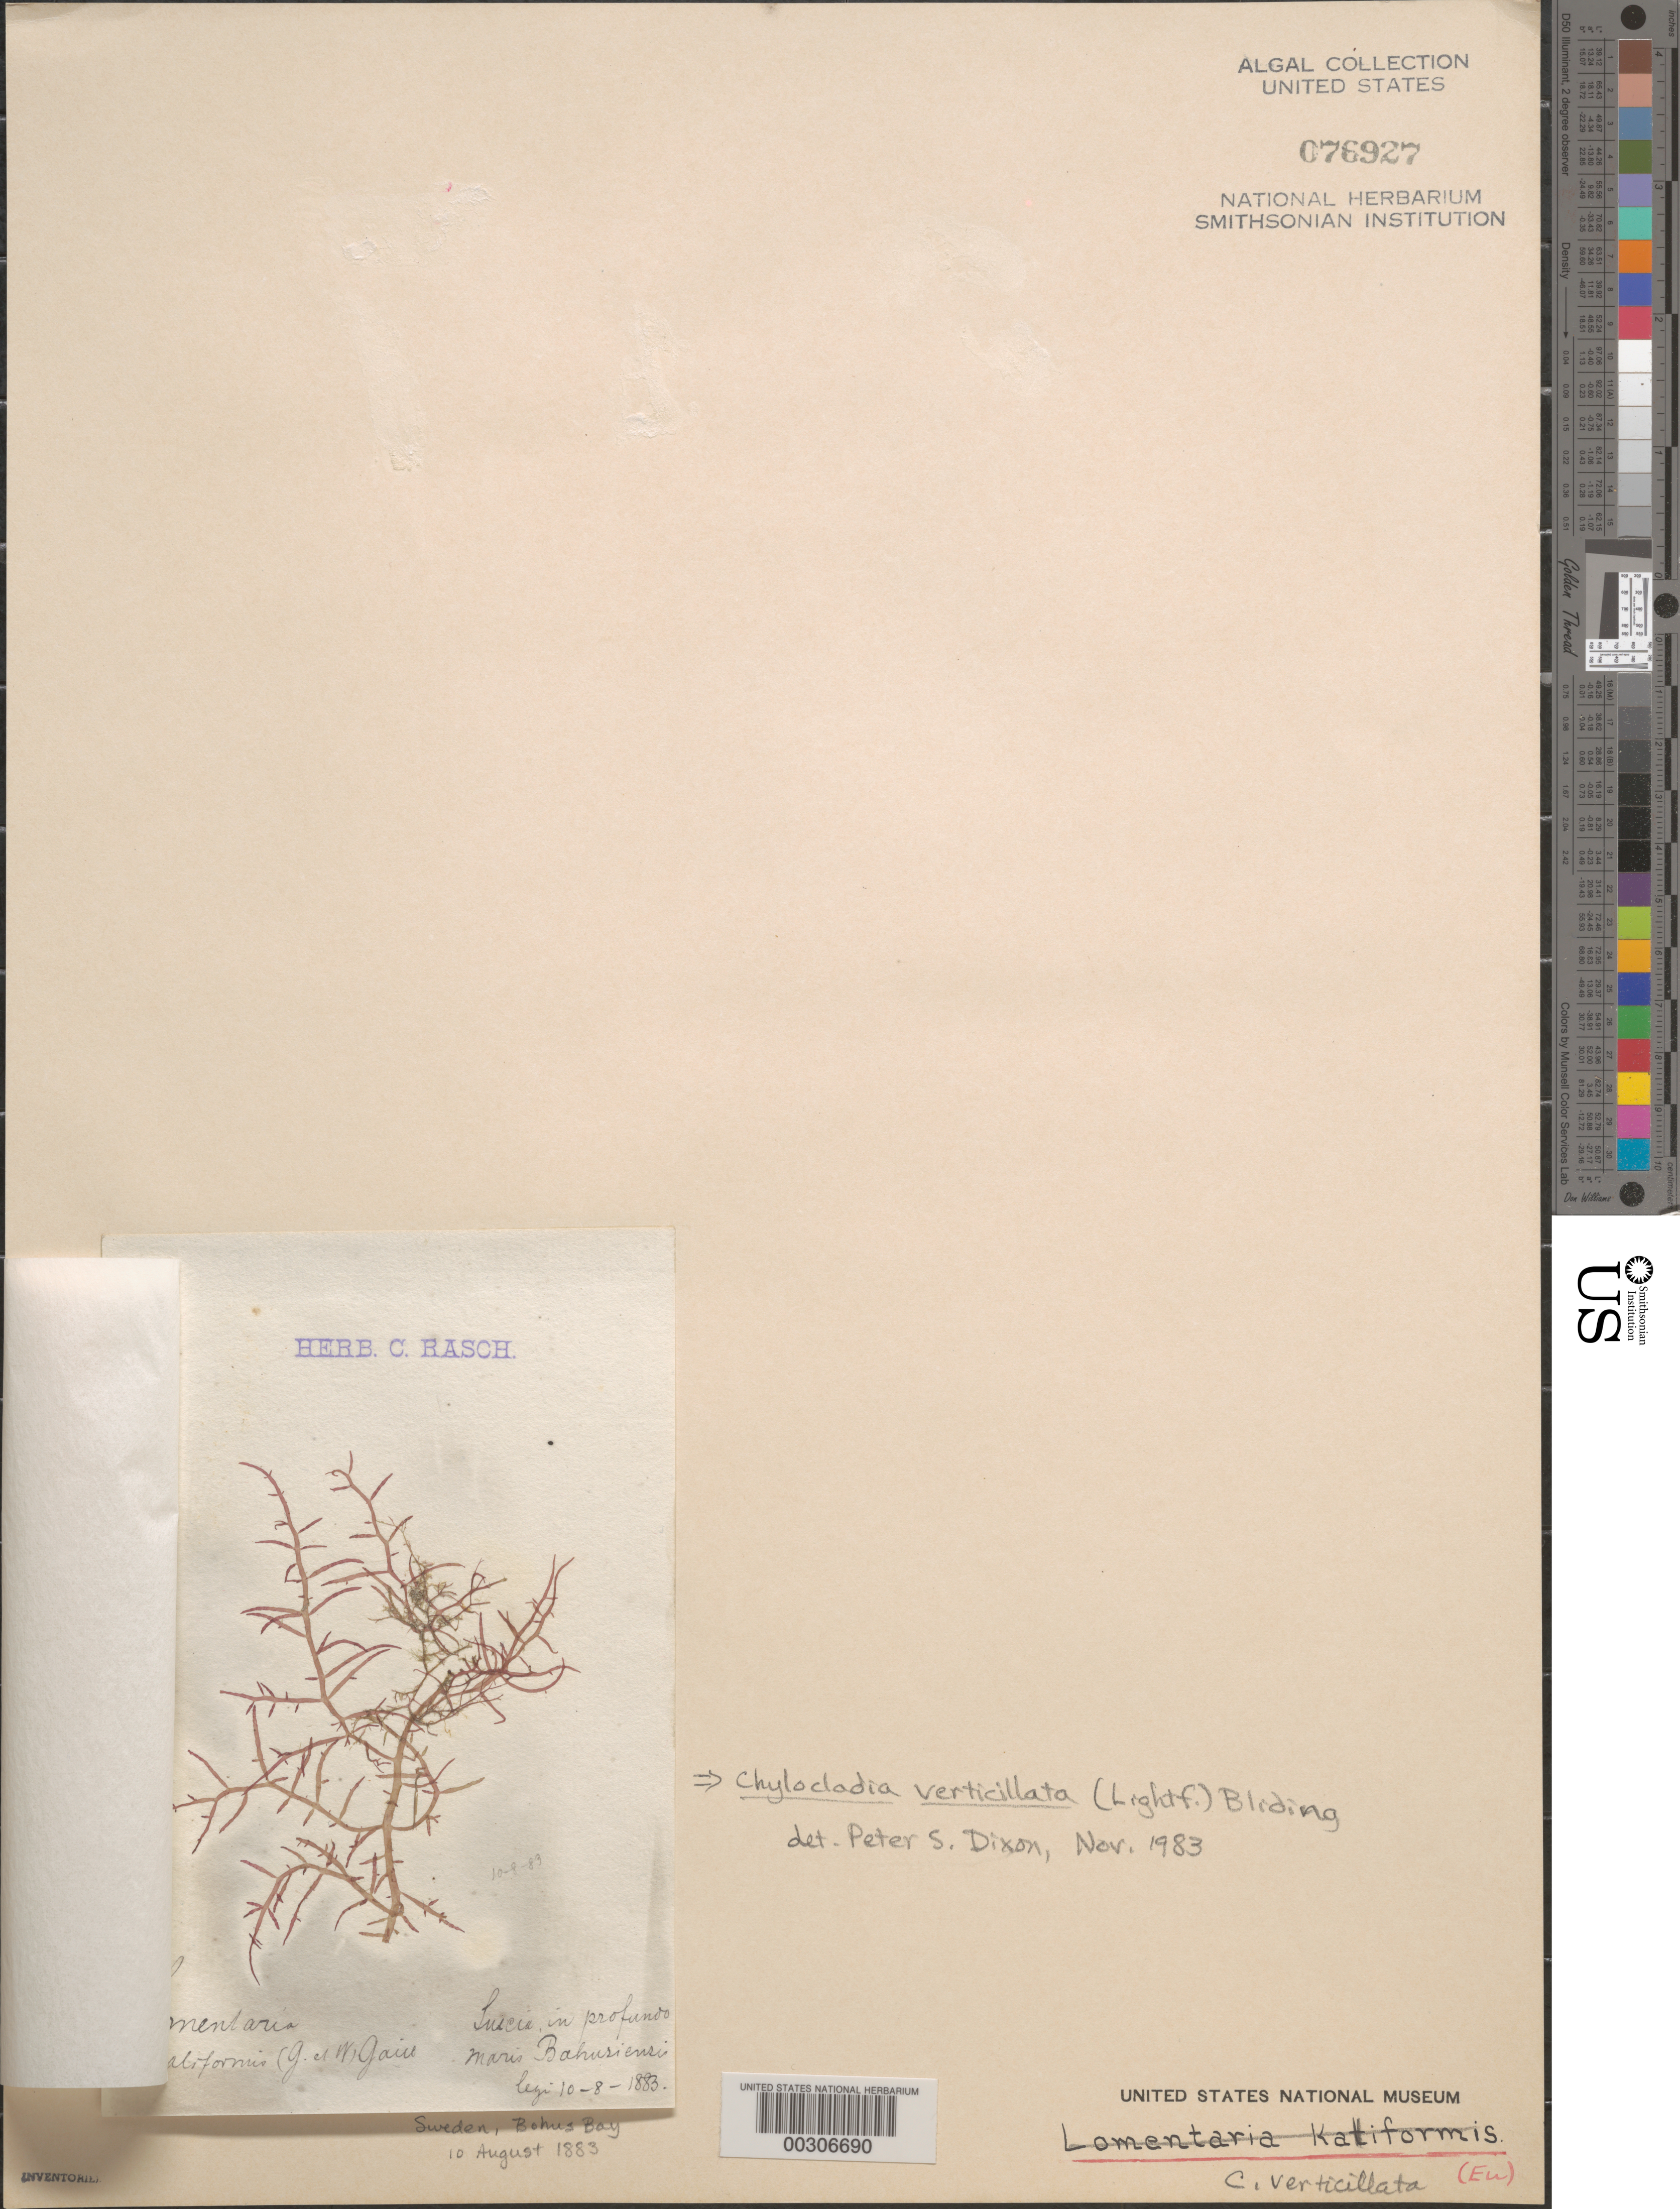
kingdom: Plantae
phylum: Rhodophyta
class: Florideophyceae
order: Rhodymeniales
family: Champiaceae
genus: Chylocladia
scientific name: Chylocladia verticillata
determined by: Dixon, P. S.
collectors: C. Rasch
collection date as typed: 10 Aug 1883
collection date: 1883-08-10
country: Sweden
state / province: Västra Götaland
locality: Bohus bay (mars bahusiensis)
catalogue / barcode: US 76927